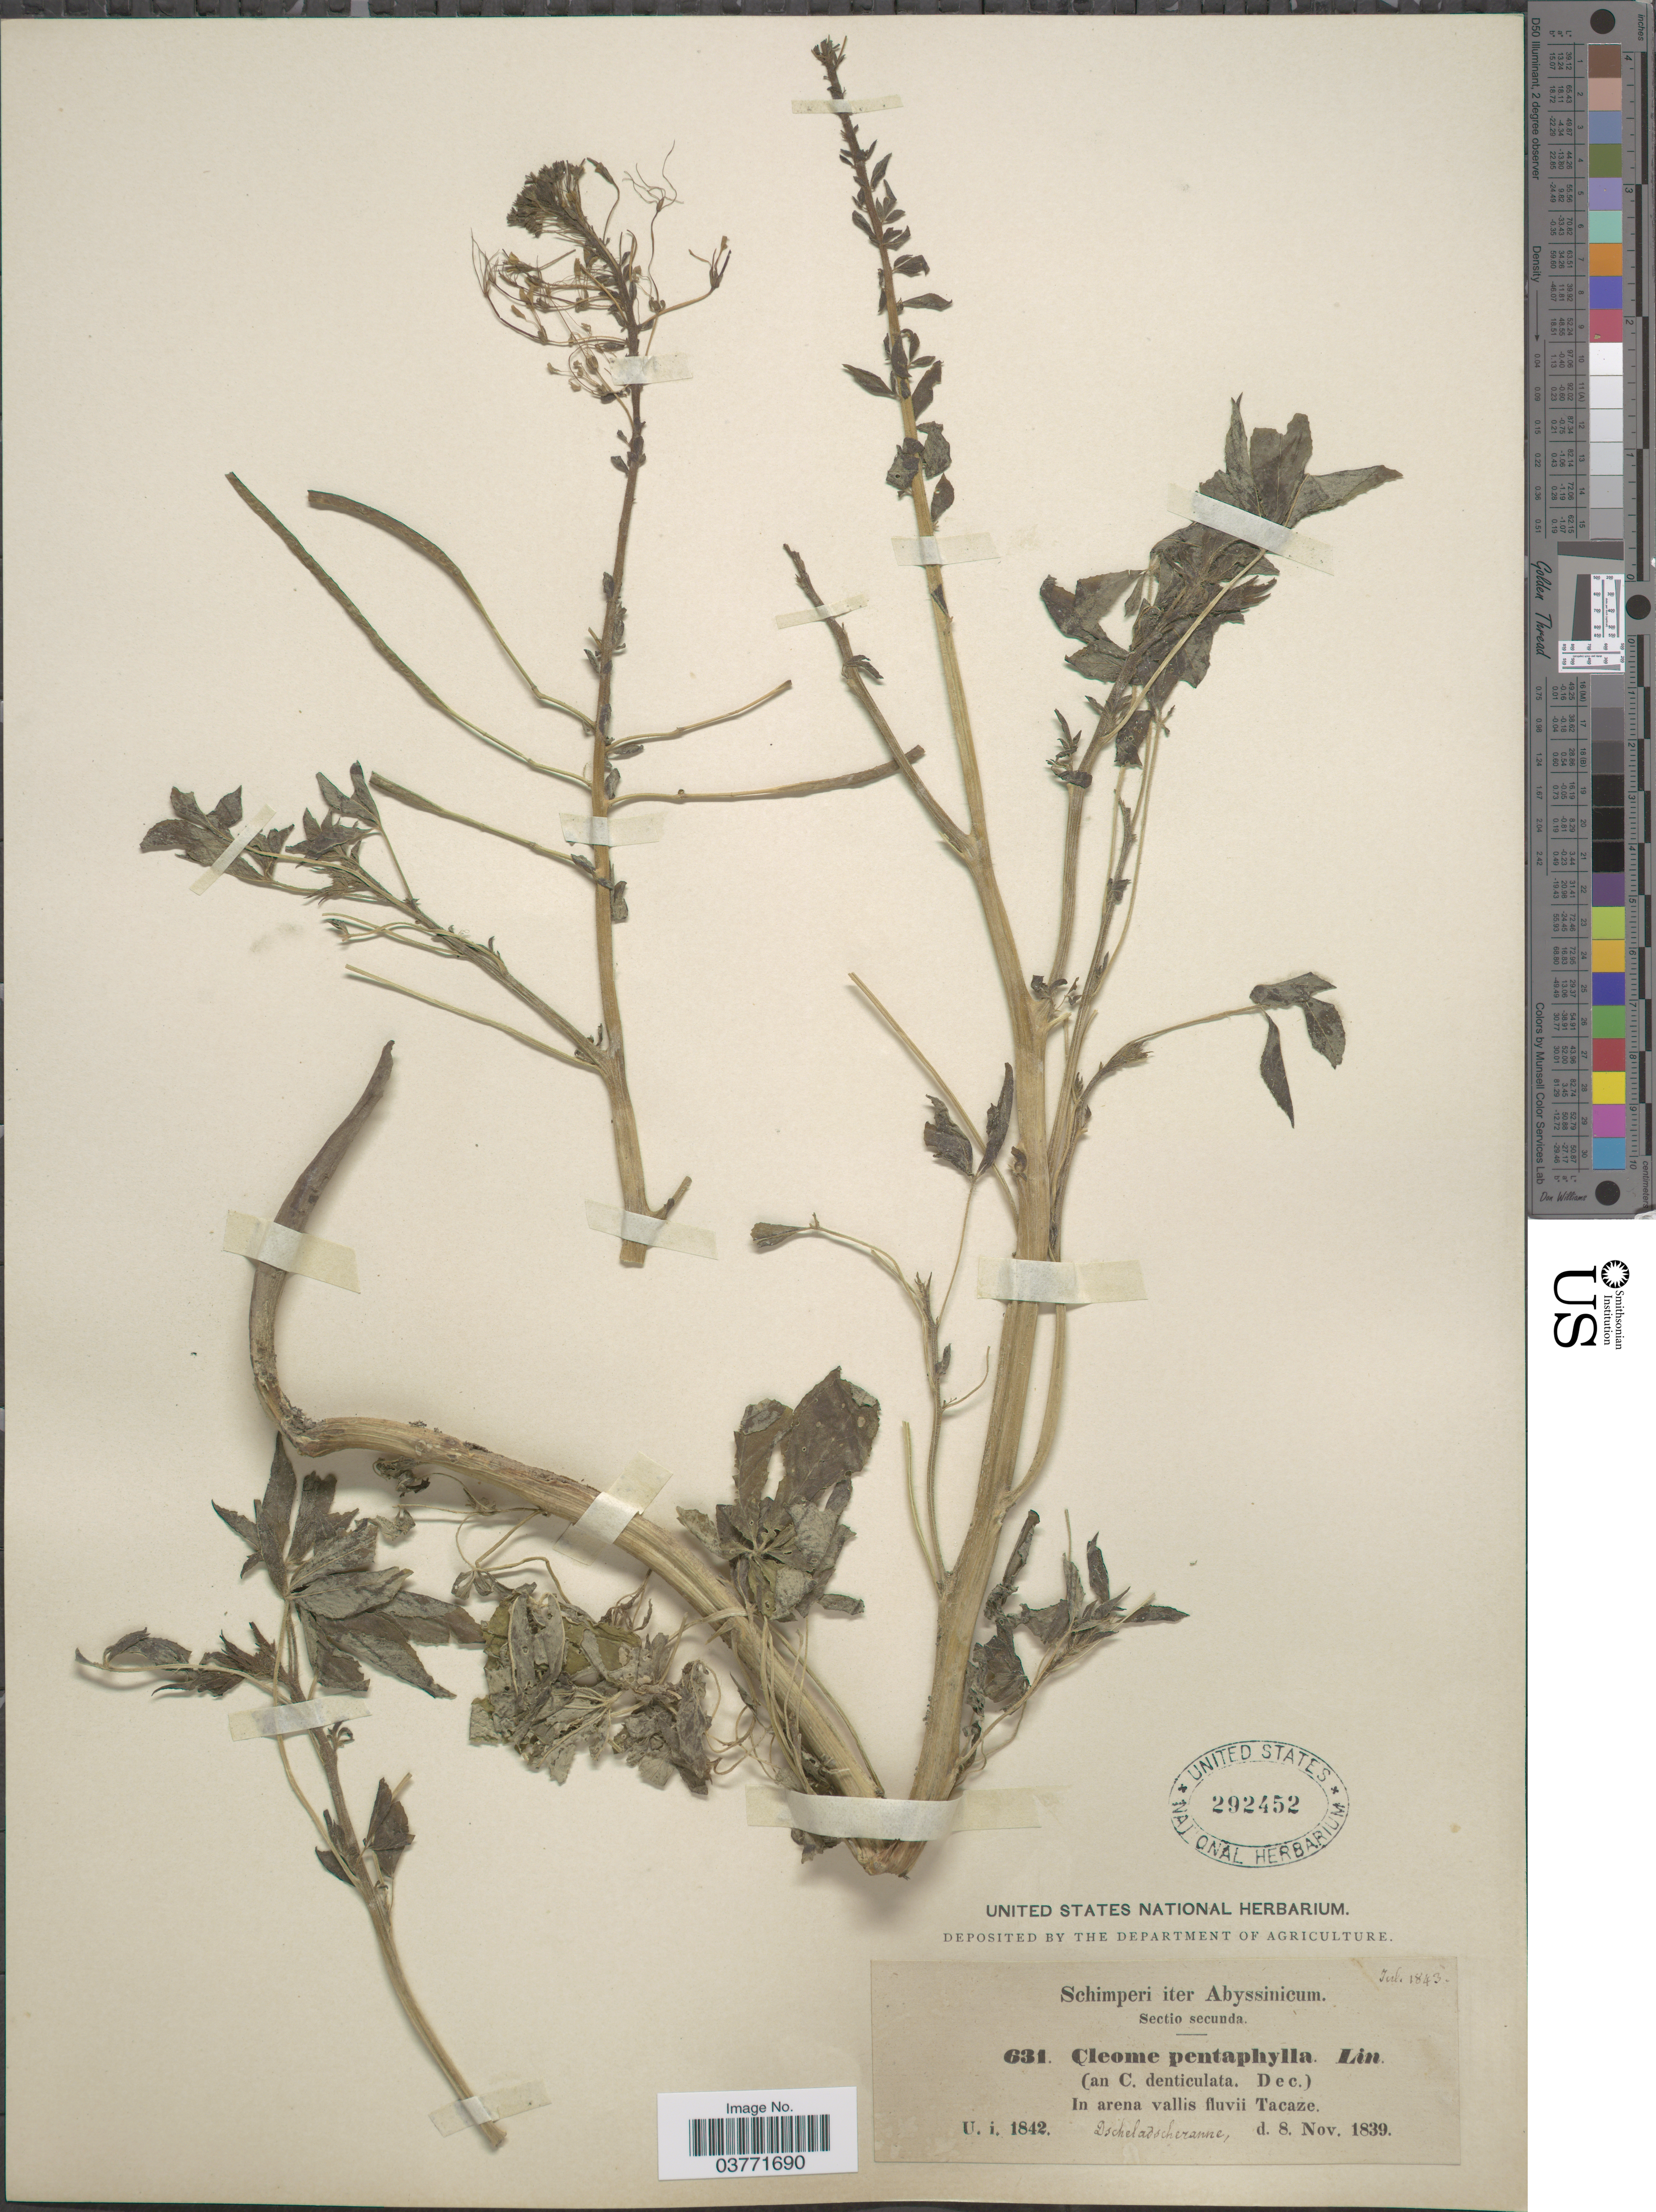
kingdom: Plantae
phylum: Tracheophyta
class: Magnoliopsida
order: Brassicales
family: Cleomaceae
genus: Gynandropsis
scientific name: Gynandropsis gynandra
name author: (L.) Briq.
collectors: -. Schimper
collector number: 631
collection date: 1843-07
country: Ethiopia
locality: Iter Abyssinicum. In arena vallis fluvii Tacaze. Dscheladscheranne.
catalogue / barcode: US 292452